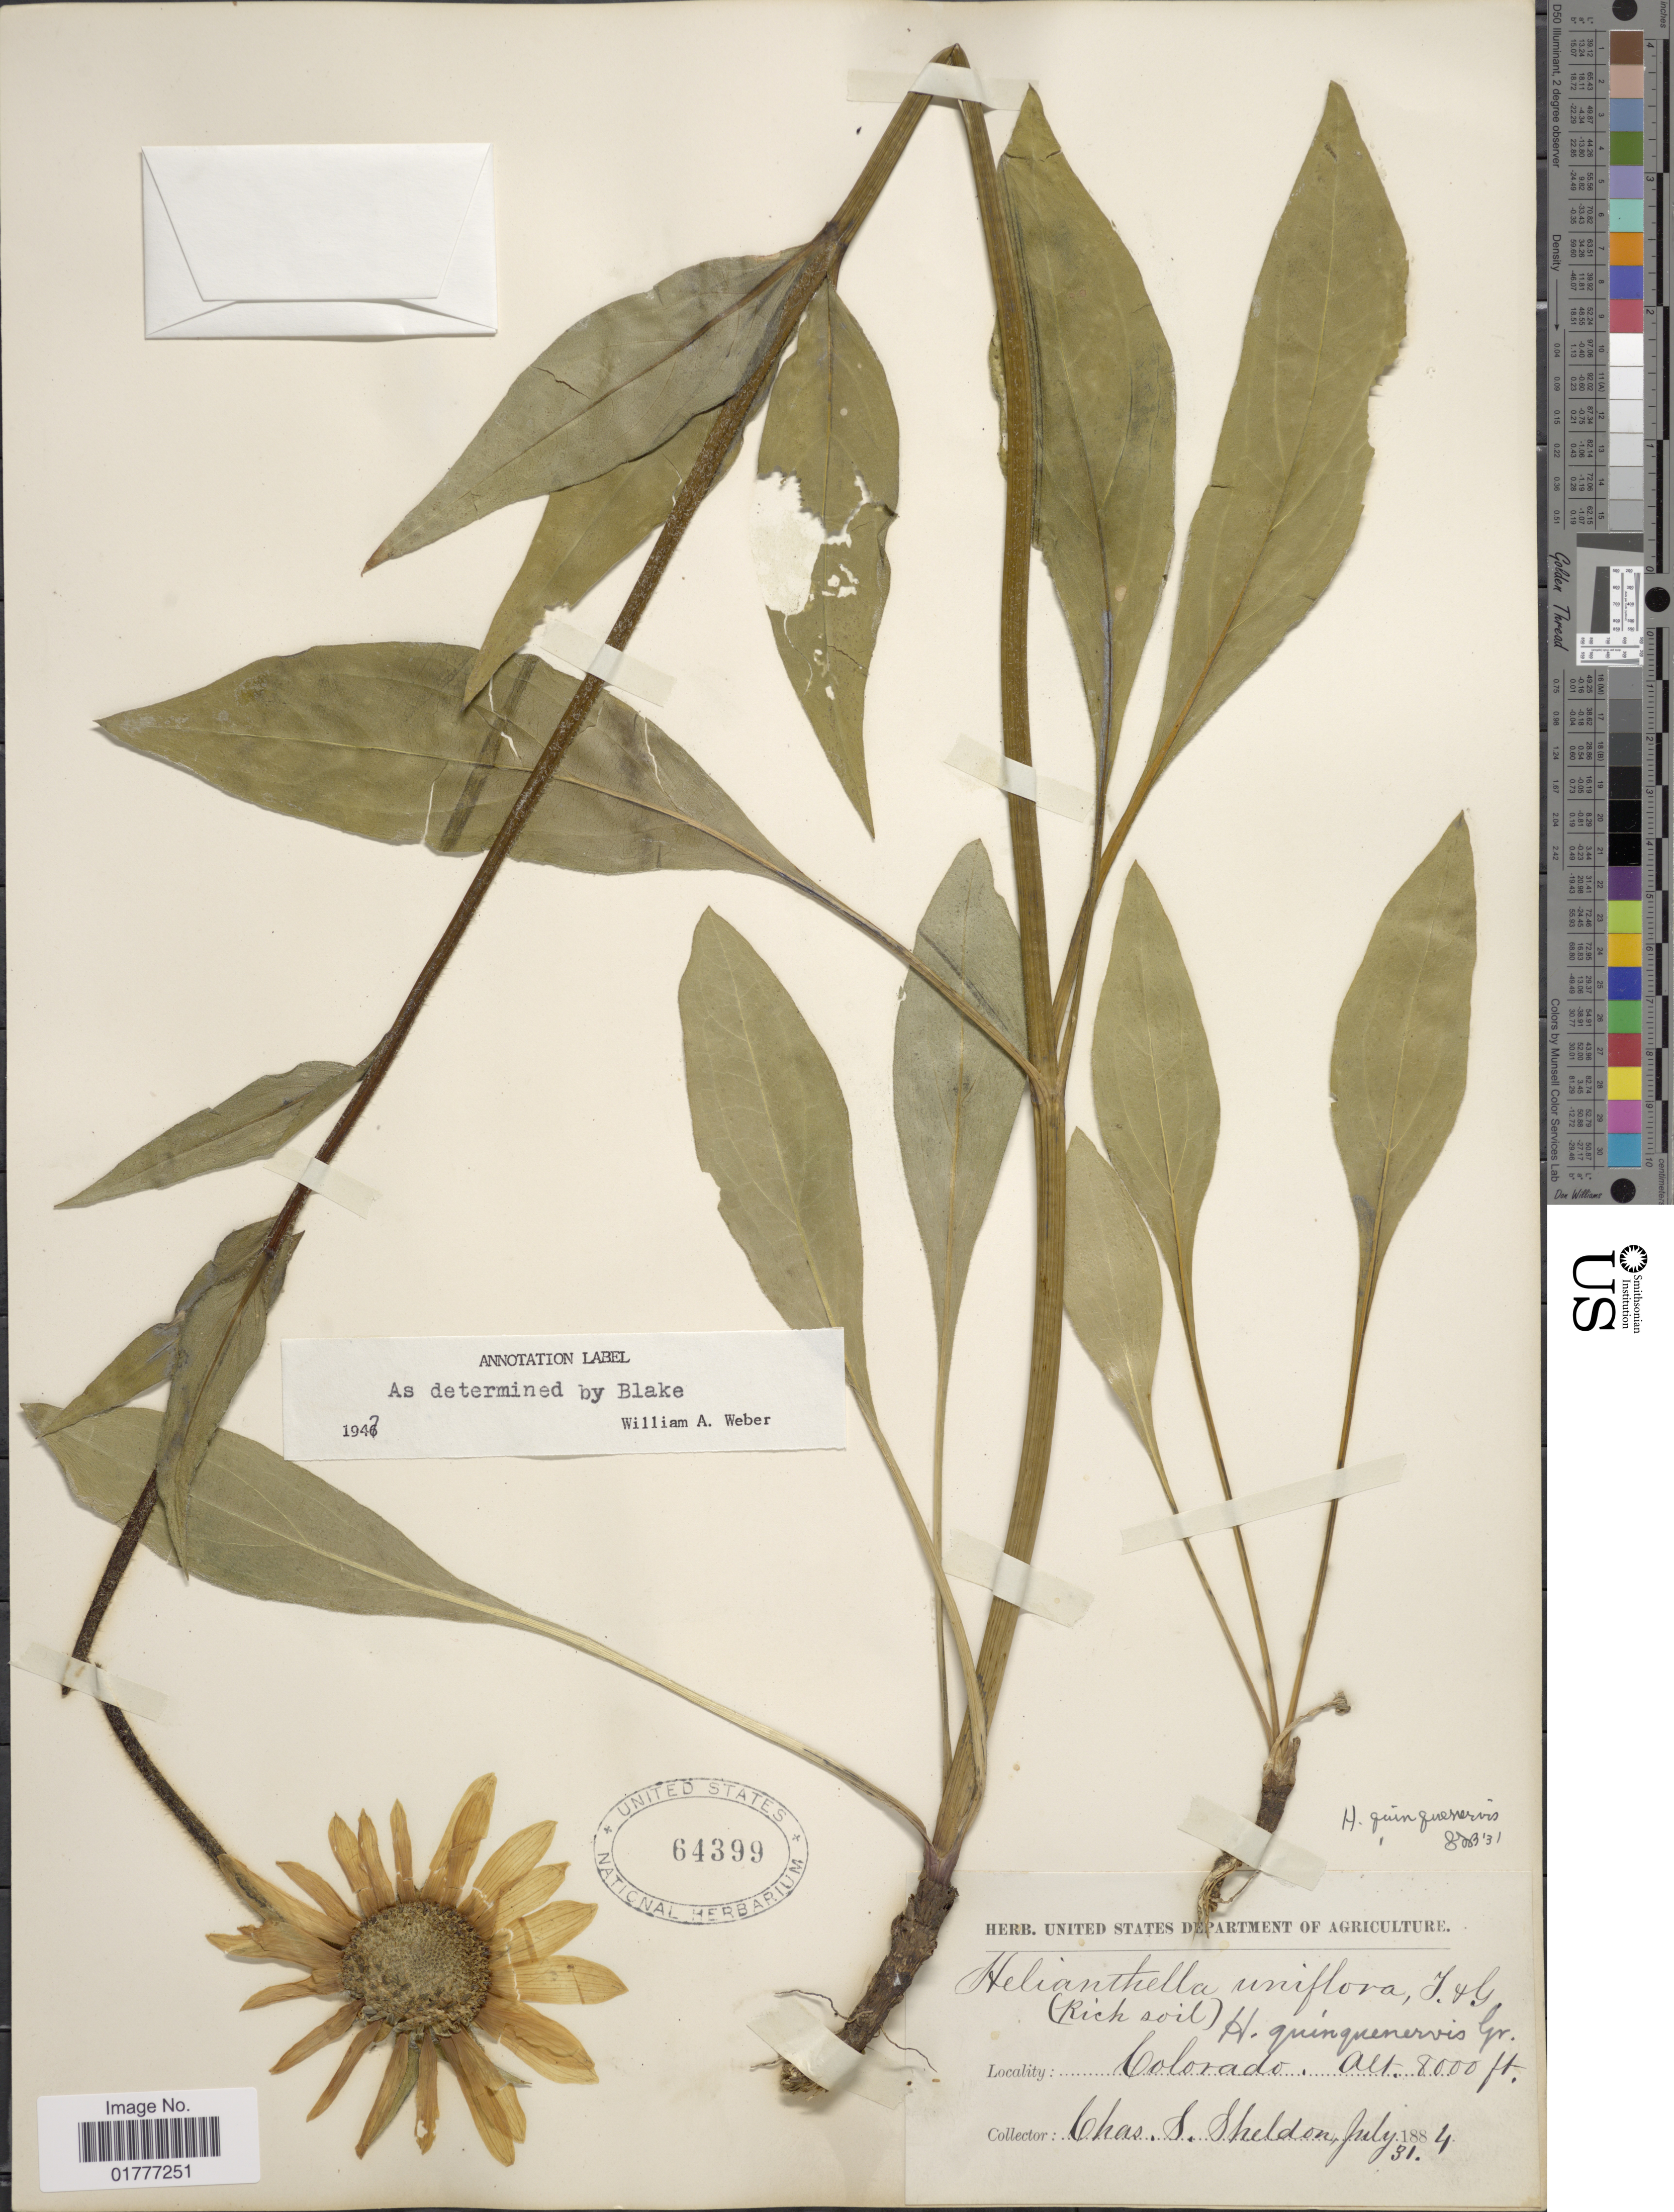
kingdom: Plantae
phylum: Tracheophyta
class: Magnoliopsida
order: Asterales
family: Asteraceae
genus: Helianthella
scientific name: Helianthella quinquenervis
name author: (Hook.) A. Gray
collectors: C. S. Sheldon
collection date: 1884-07-31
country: United States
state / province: Colorado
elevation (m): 2438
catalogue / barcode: US 64399